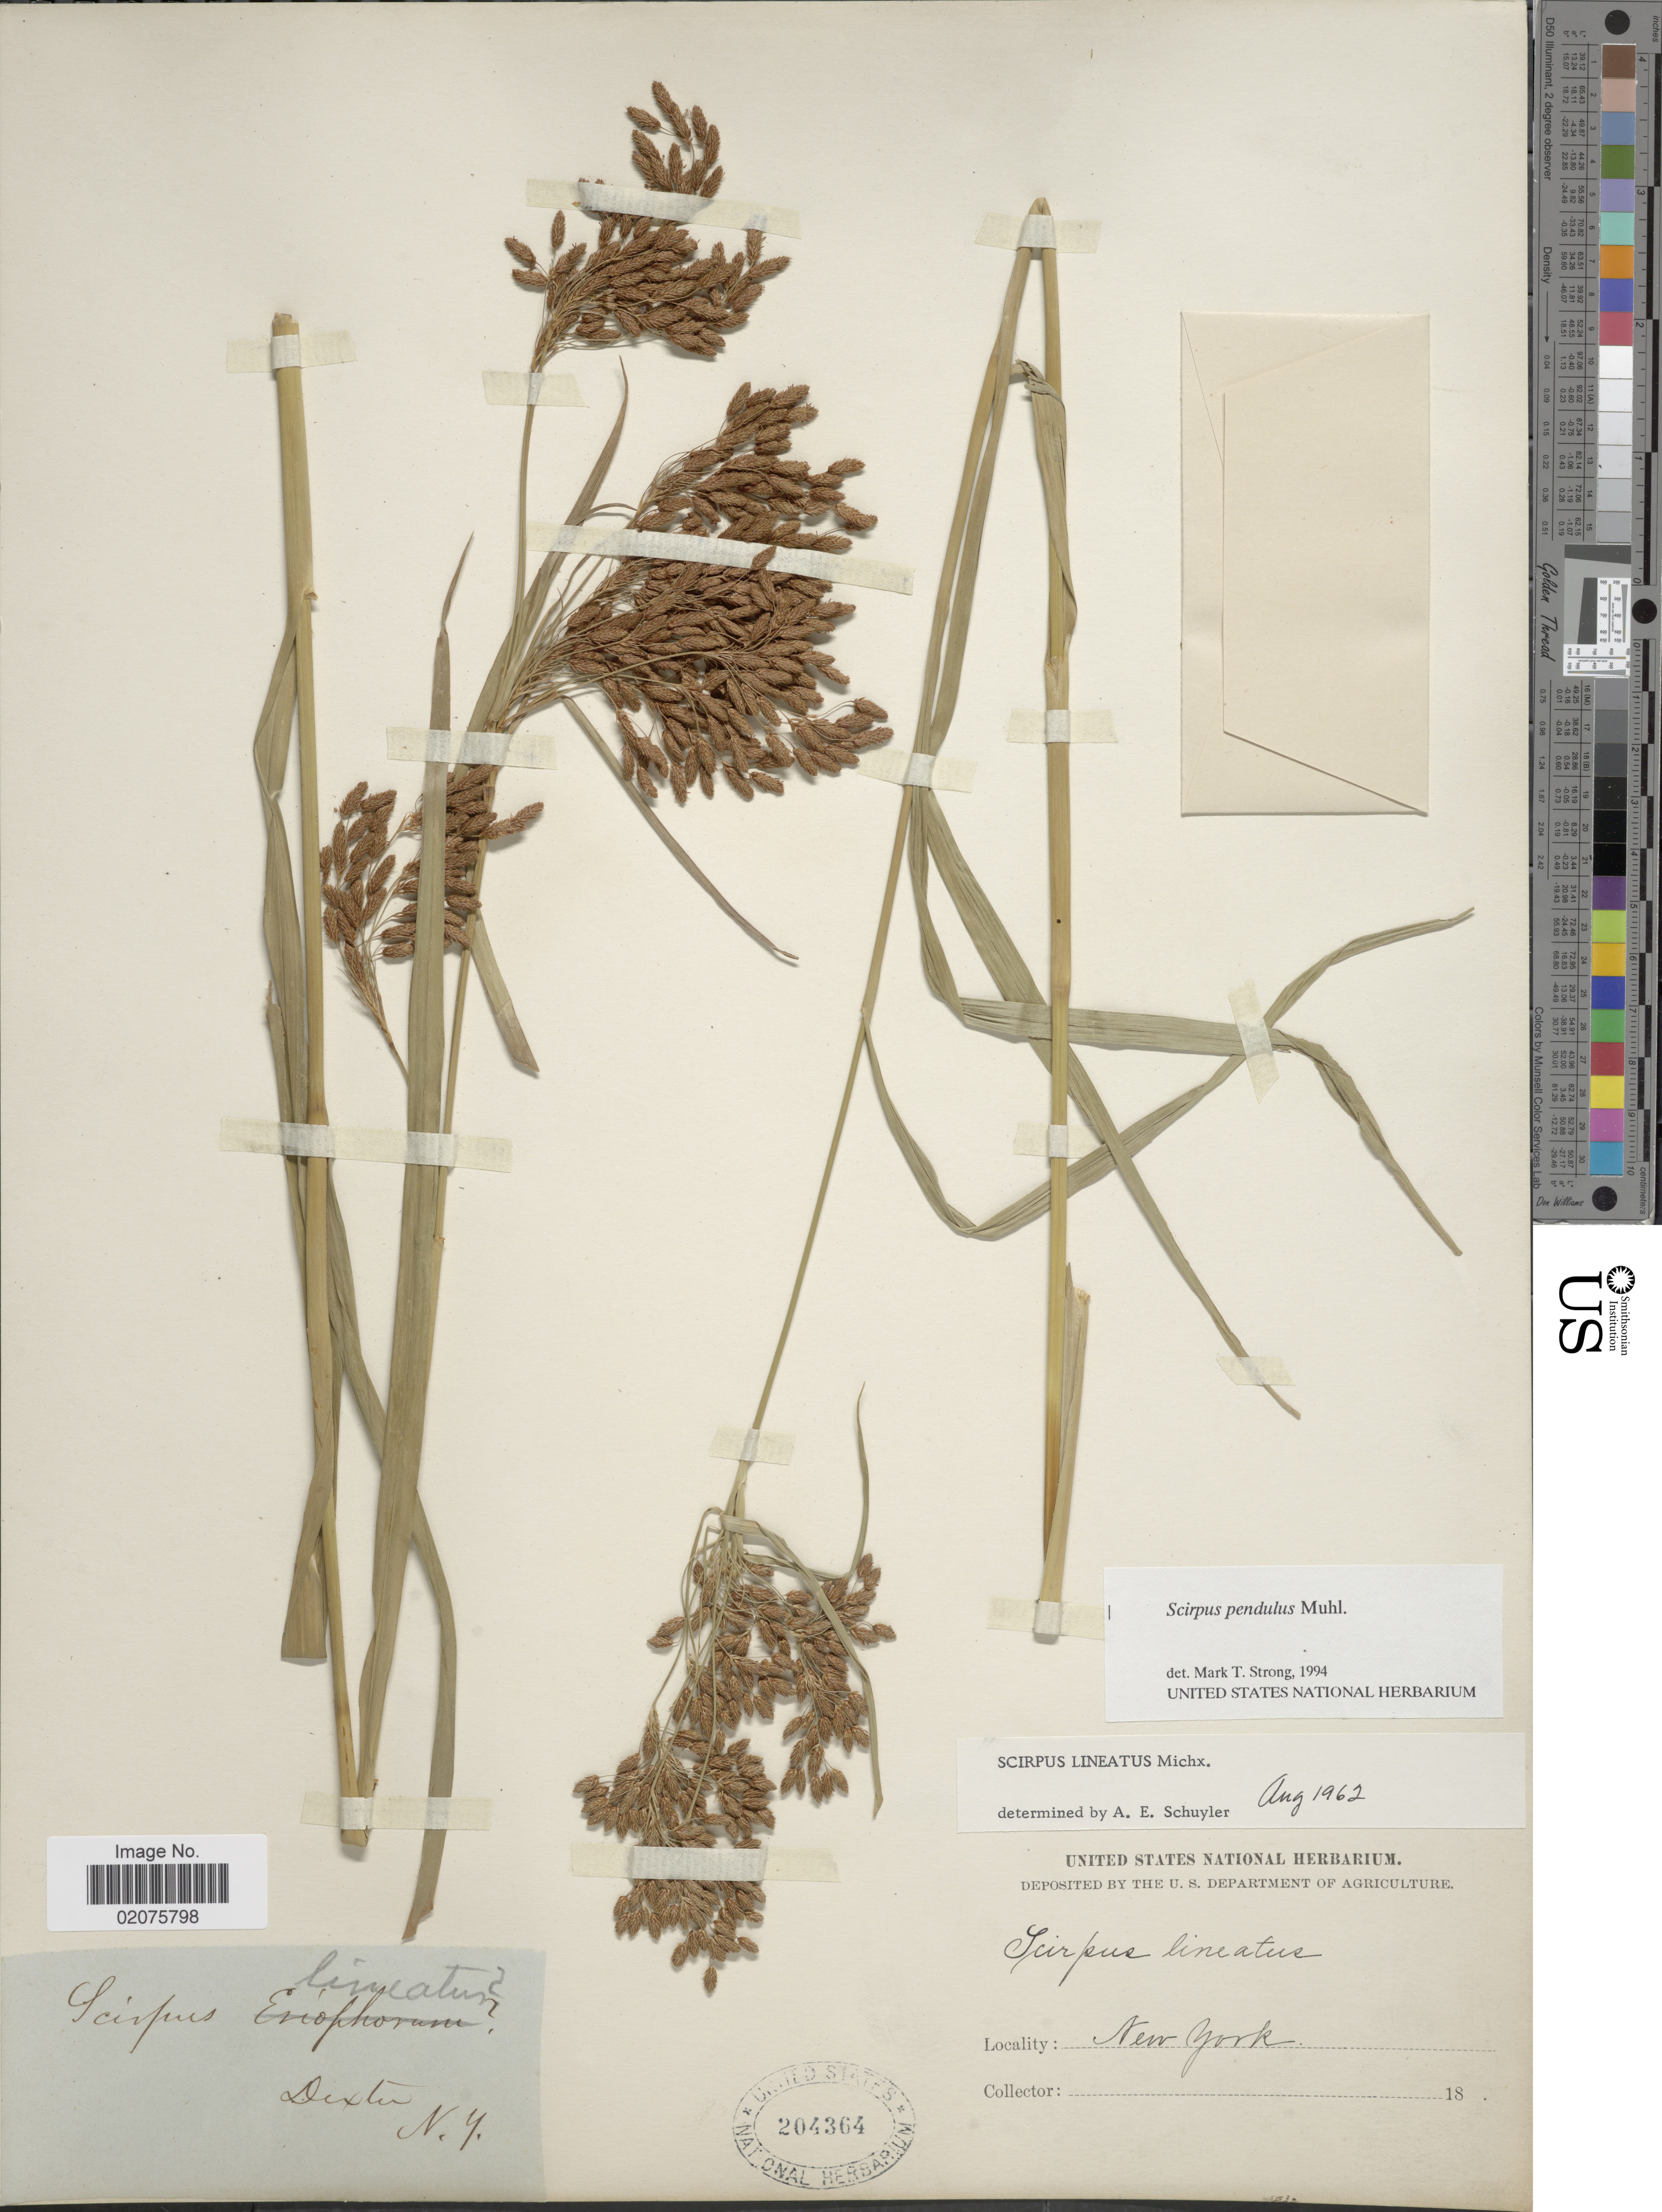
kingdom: Plantae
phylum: Tracheophyta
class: Liliopsida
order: Poales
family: Cyperaceae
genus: Scirpus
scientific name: Scirpus pendulus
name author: Muhl.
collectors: U.S. National Herbarium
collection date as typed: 18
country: United States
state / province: New York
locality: Dexter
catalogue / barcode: US 204364